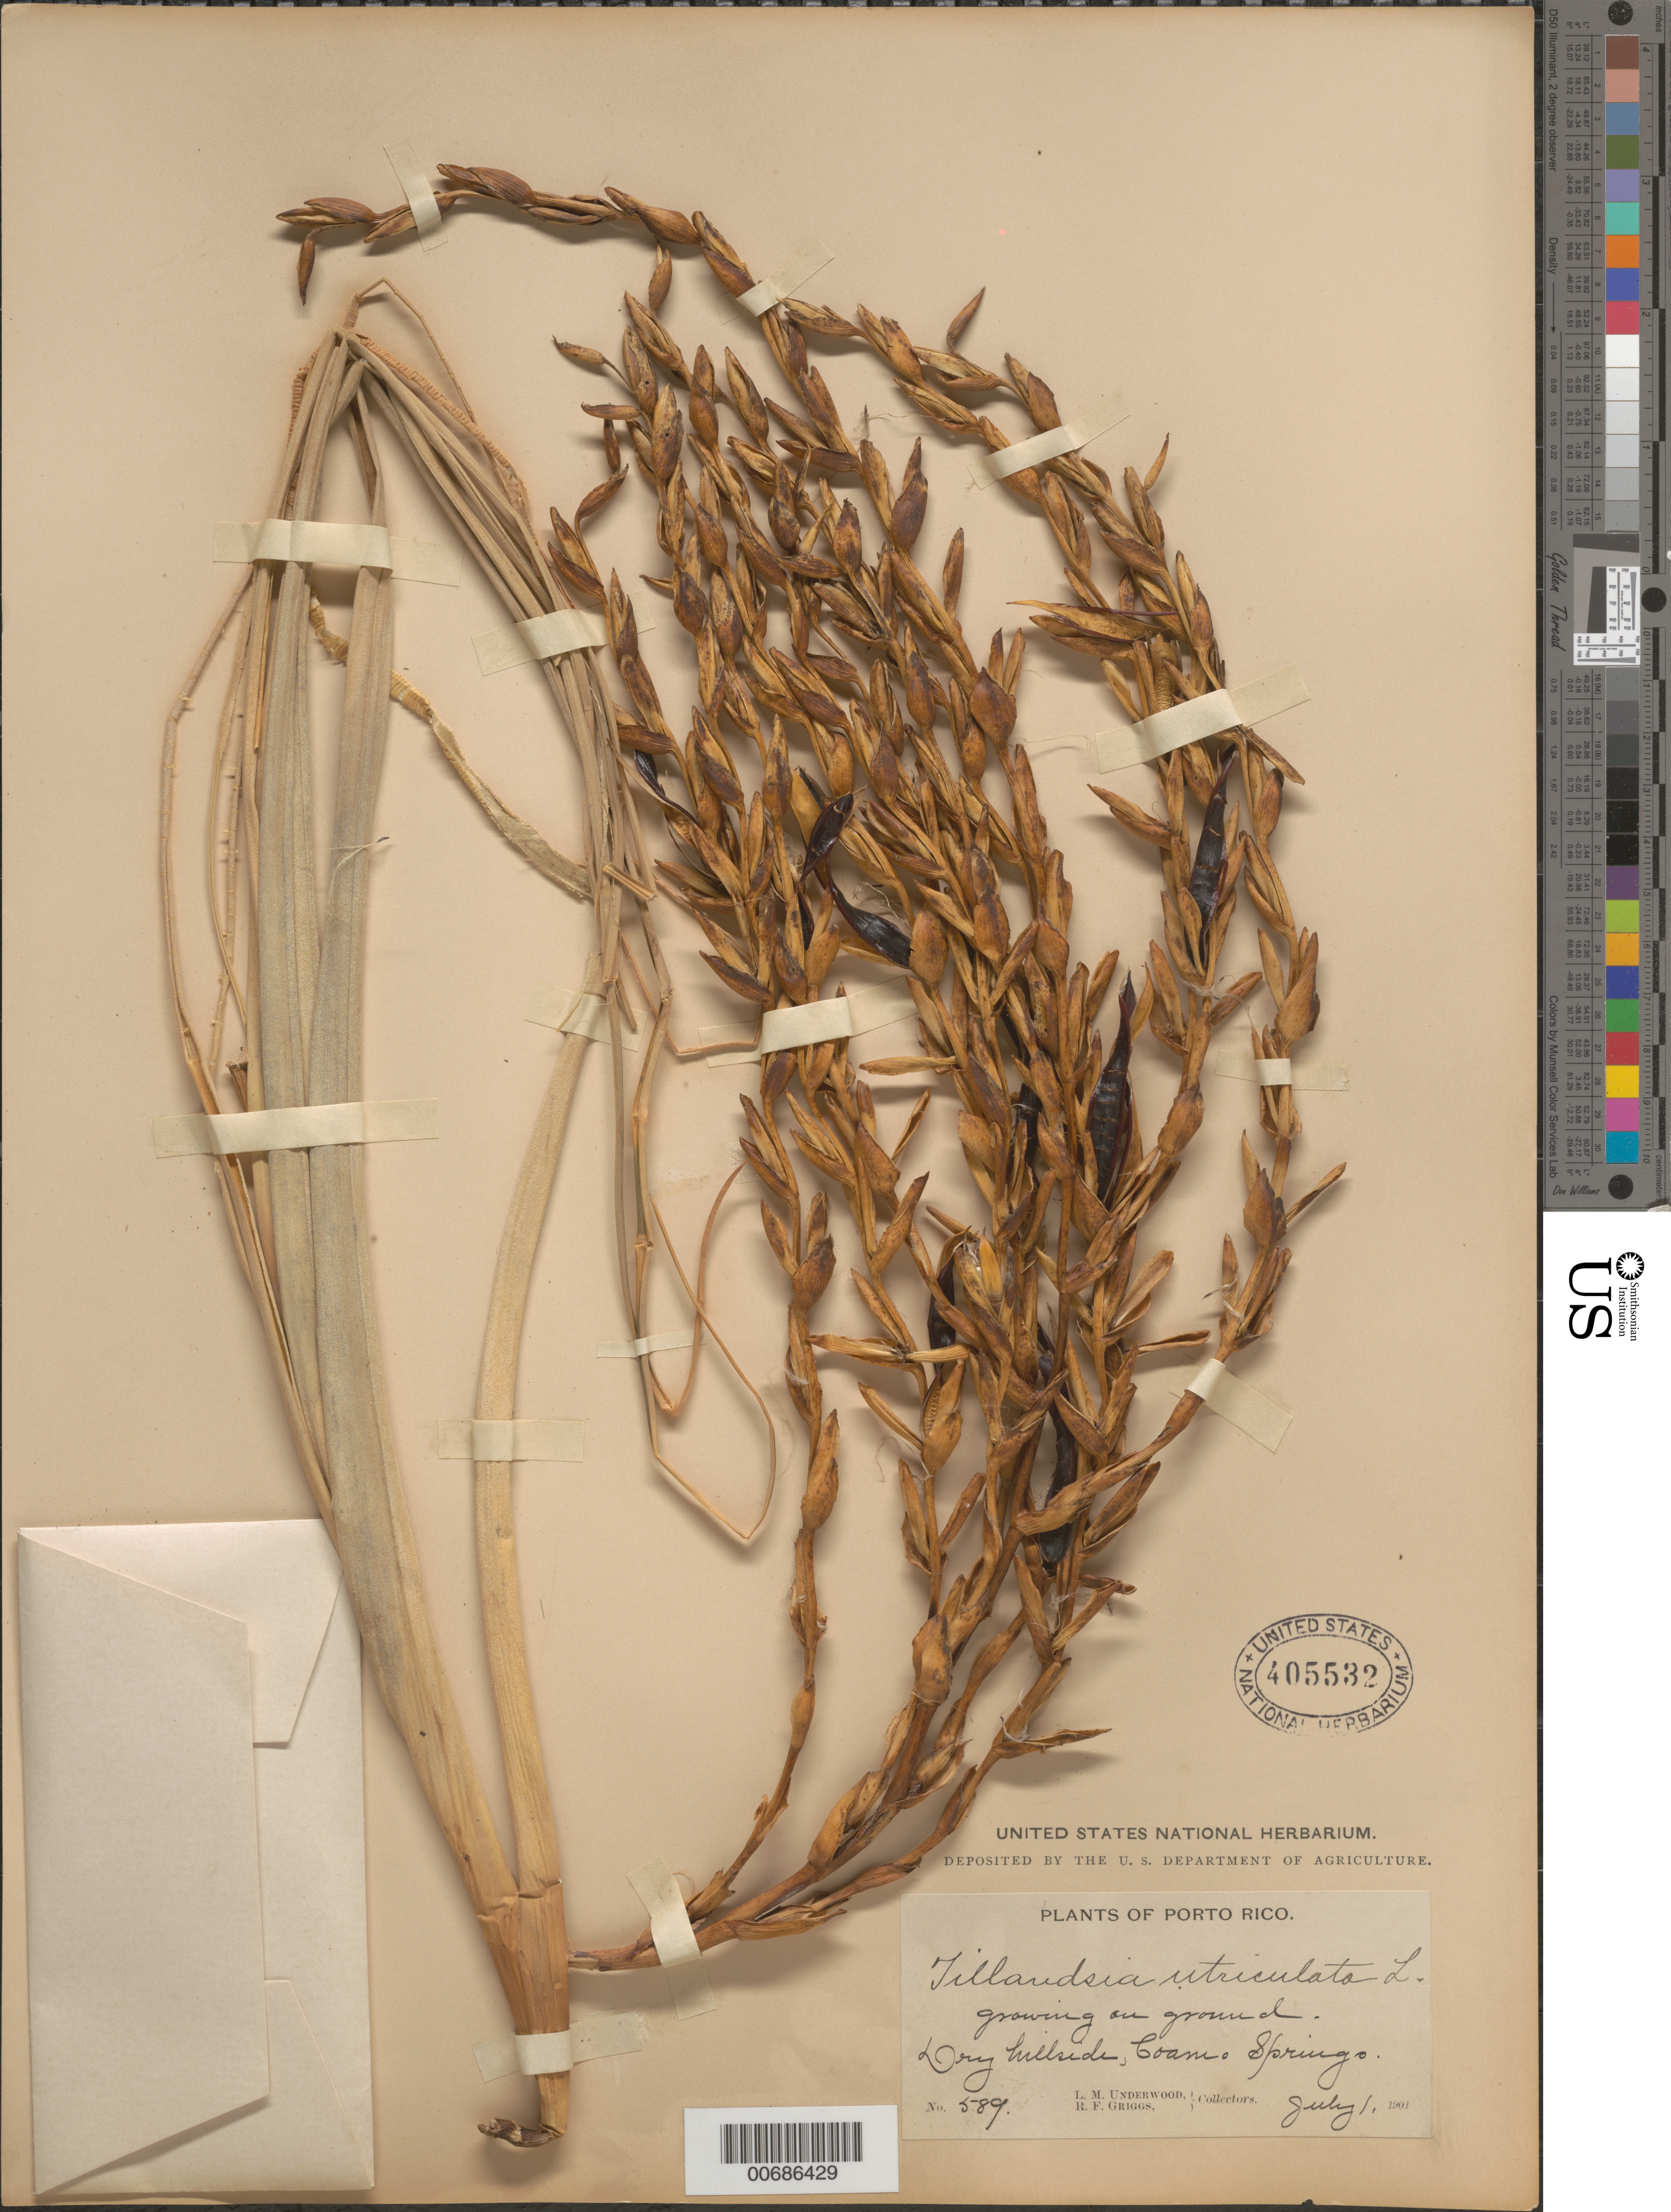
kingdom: Plantae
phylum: Tracheophyta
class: Liliopsida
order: Poales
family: Bromeliaceae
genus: Tillandsia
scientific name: Tillandsia utriculata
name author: L.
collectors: L. M. Underwood & R. F. Griggs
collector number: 589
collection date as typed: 01 Jul 1901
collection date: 1901-07-01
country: Puerto Rico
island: Greater Antilles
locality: Coamo Springs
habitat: Dry hillside; growing on ground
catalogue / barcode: US 405532